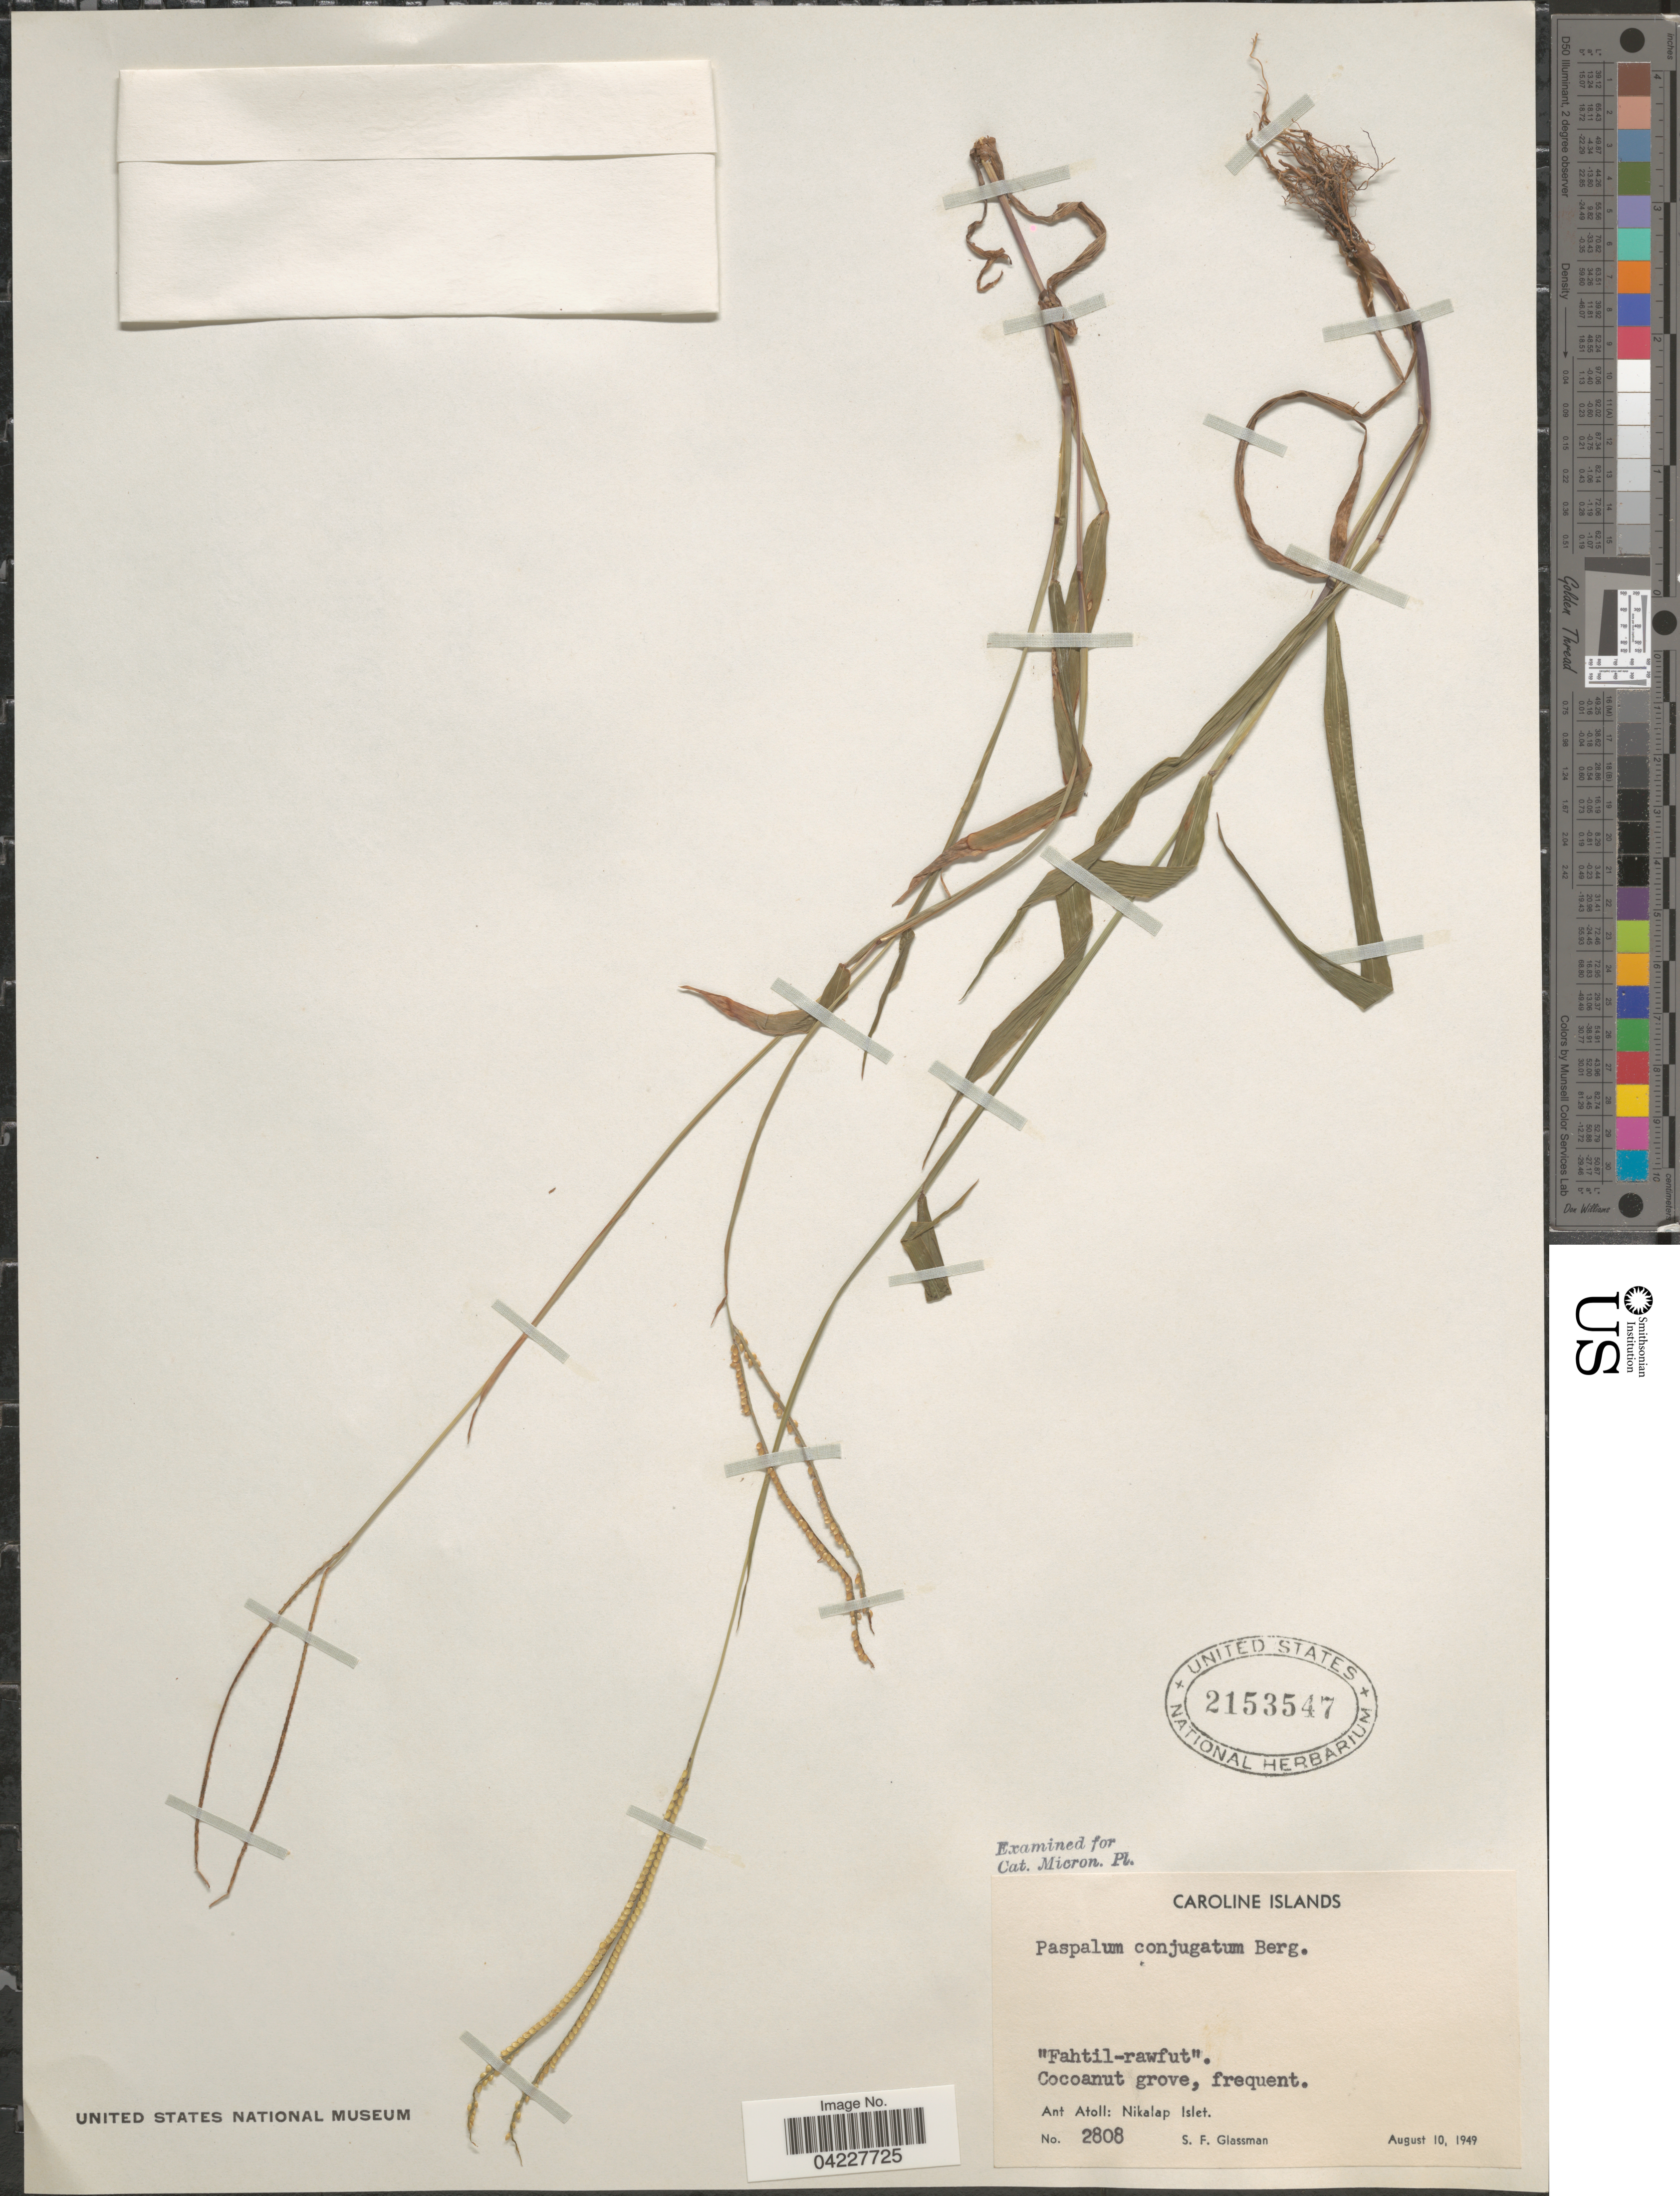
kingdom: Plantae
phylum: Tracheophyta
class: Liliopsida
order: Poales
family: Poaceae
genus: Paspalum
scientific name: Paspalum conjugatum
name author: P.J. Bergius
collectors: S. F. Glassman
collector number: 2808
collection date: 1949-08-10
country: Micronesia, Federated States of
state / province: Pohnpei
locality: Caroline Islands. Ant Atoll: Nikalap Islet.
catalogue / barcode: US 2153547